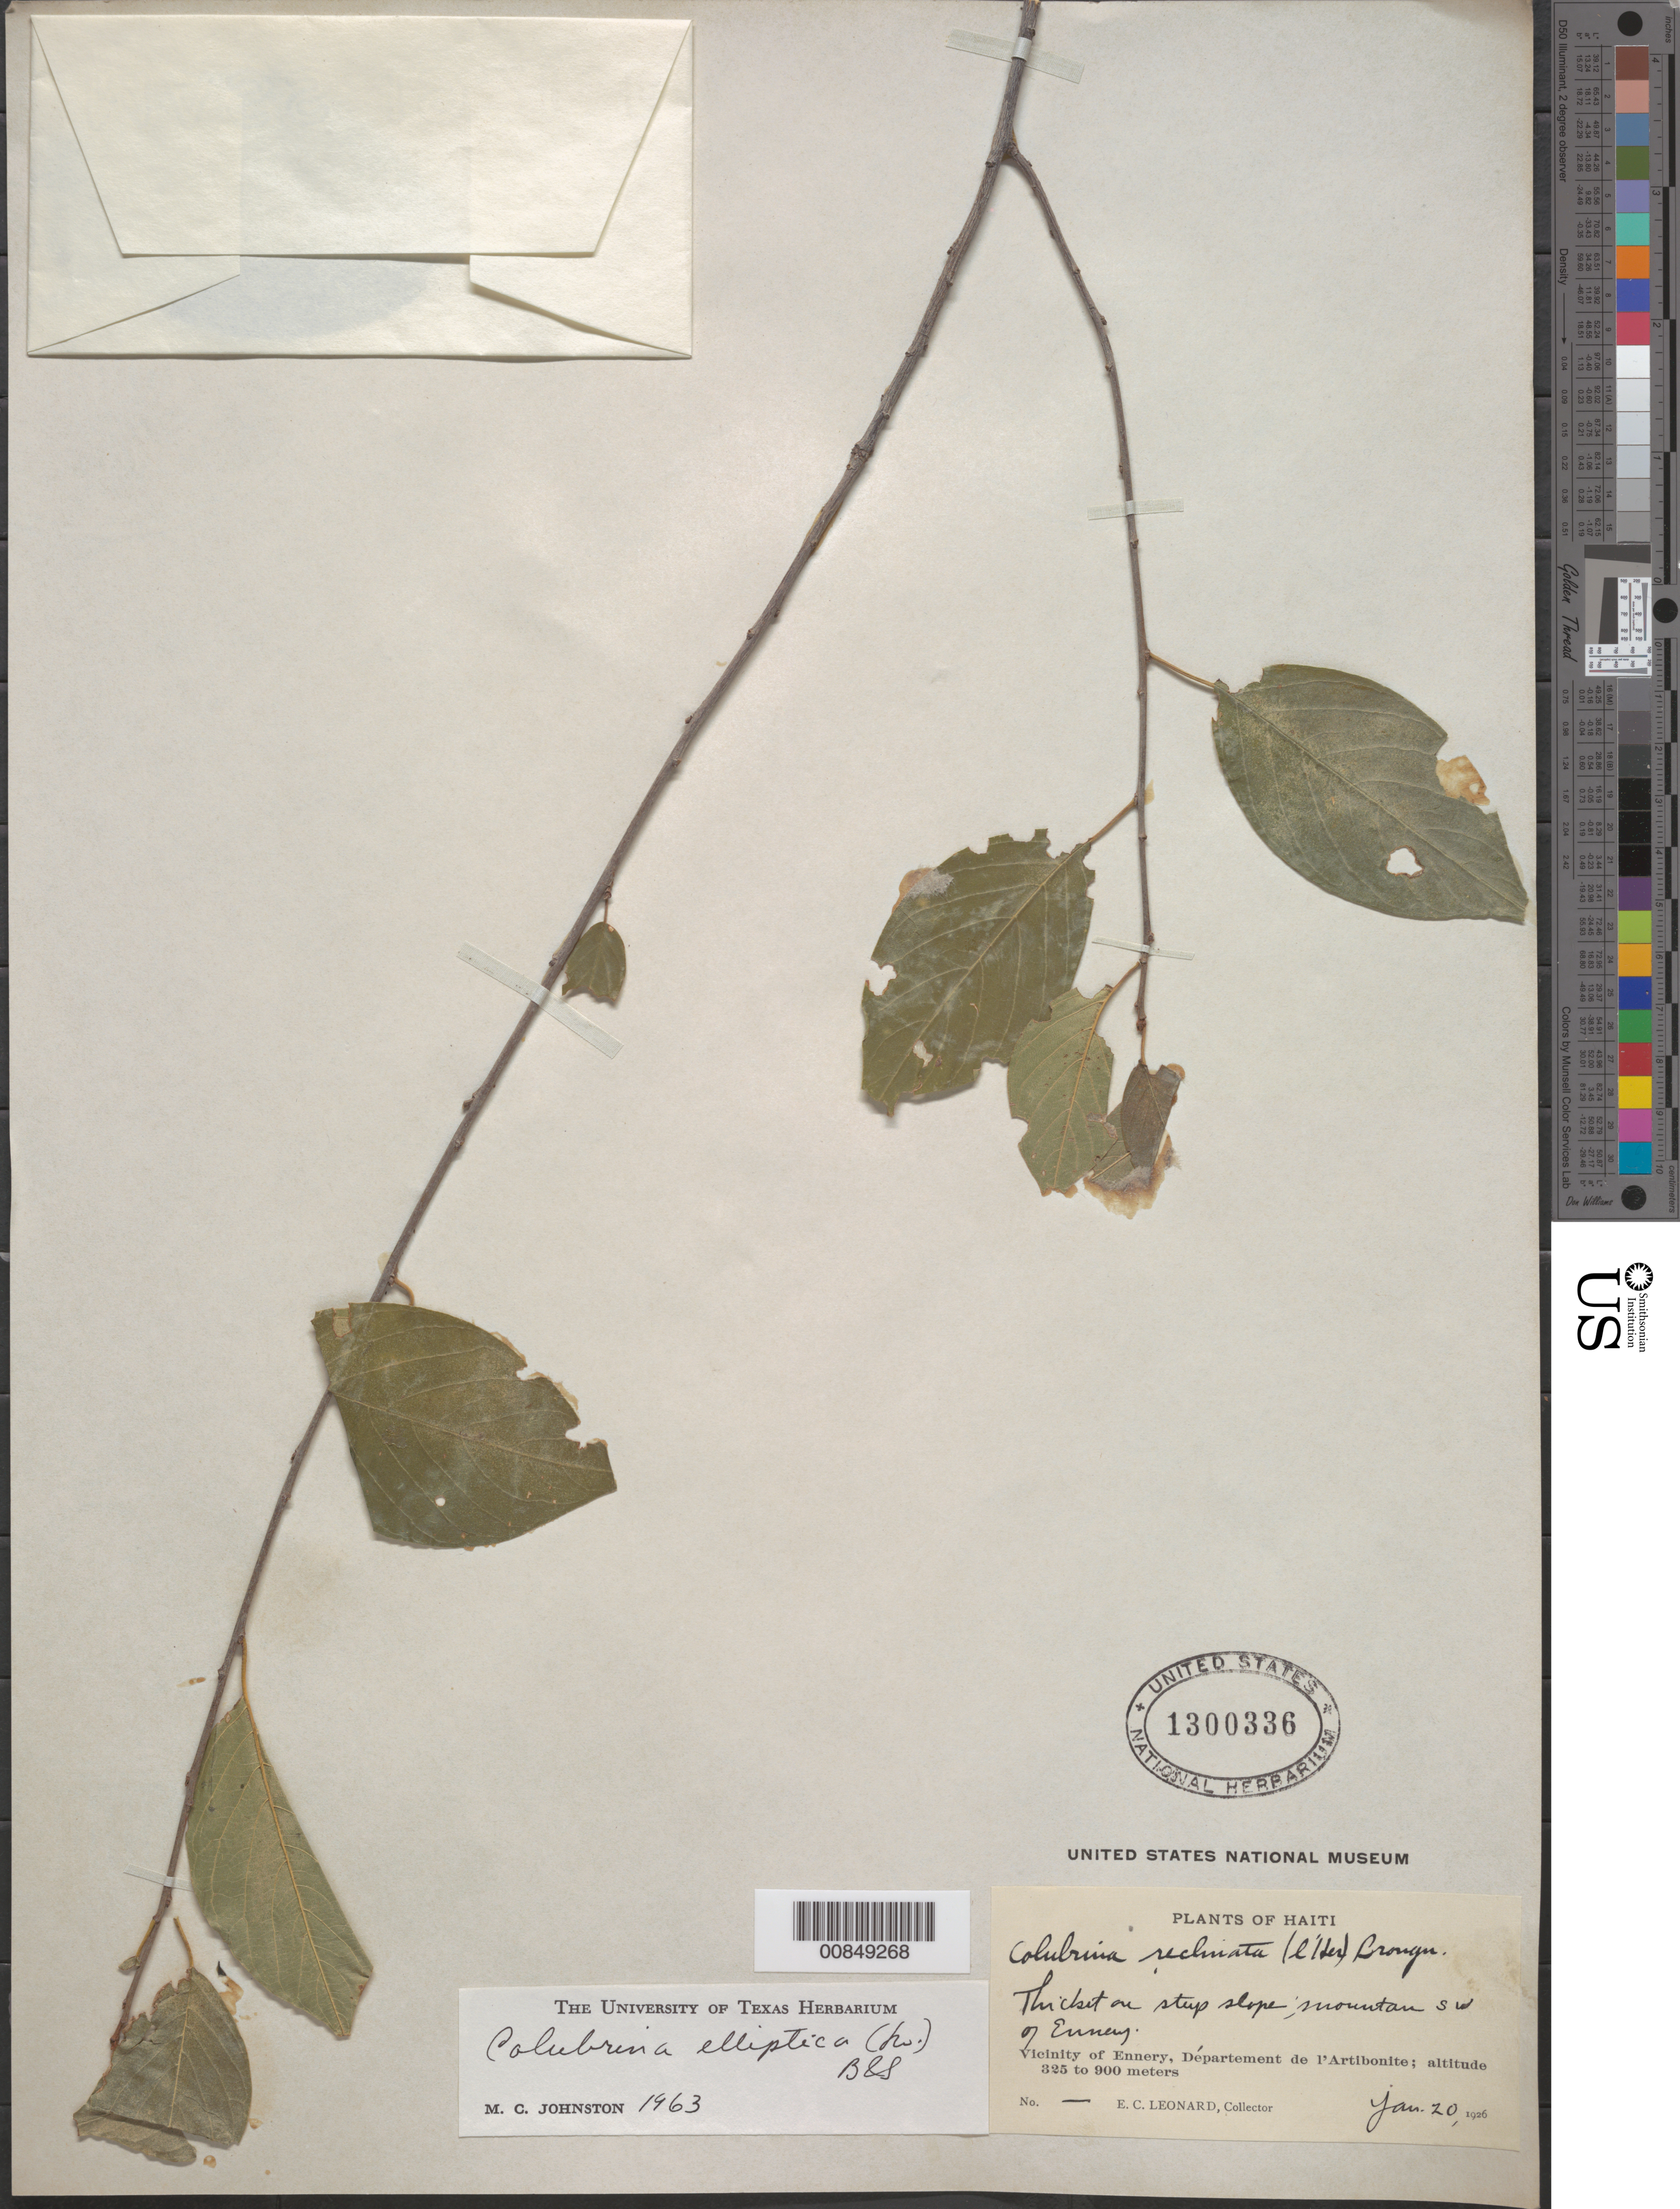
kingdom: Plantae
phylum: Tracheophyta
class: Magnoliopsida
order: Rosales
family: Rhamnaceae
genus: Colubrina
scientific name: Colubrina elliptica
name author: (Sw.) Brizicky & W.L. Stern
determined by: Johnston, Marshall C.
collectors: E. C. Leonard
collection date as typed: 20 Jan 1926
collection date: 1926-01-20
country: Haiti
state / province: Artibonite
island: Hispaniola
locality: Vicinity of Ennery, mountain SW of town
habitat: On steep mountain slope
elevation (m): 325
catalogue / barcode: US 1300336